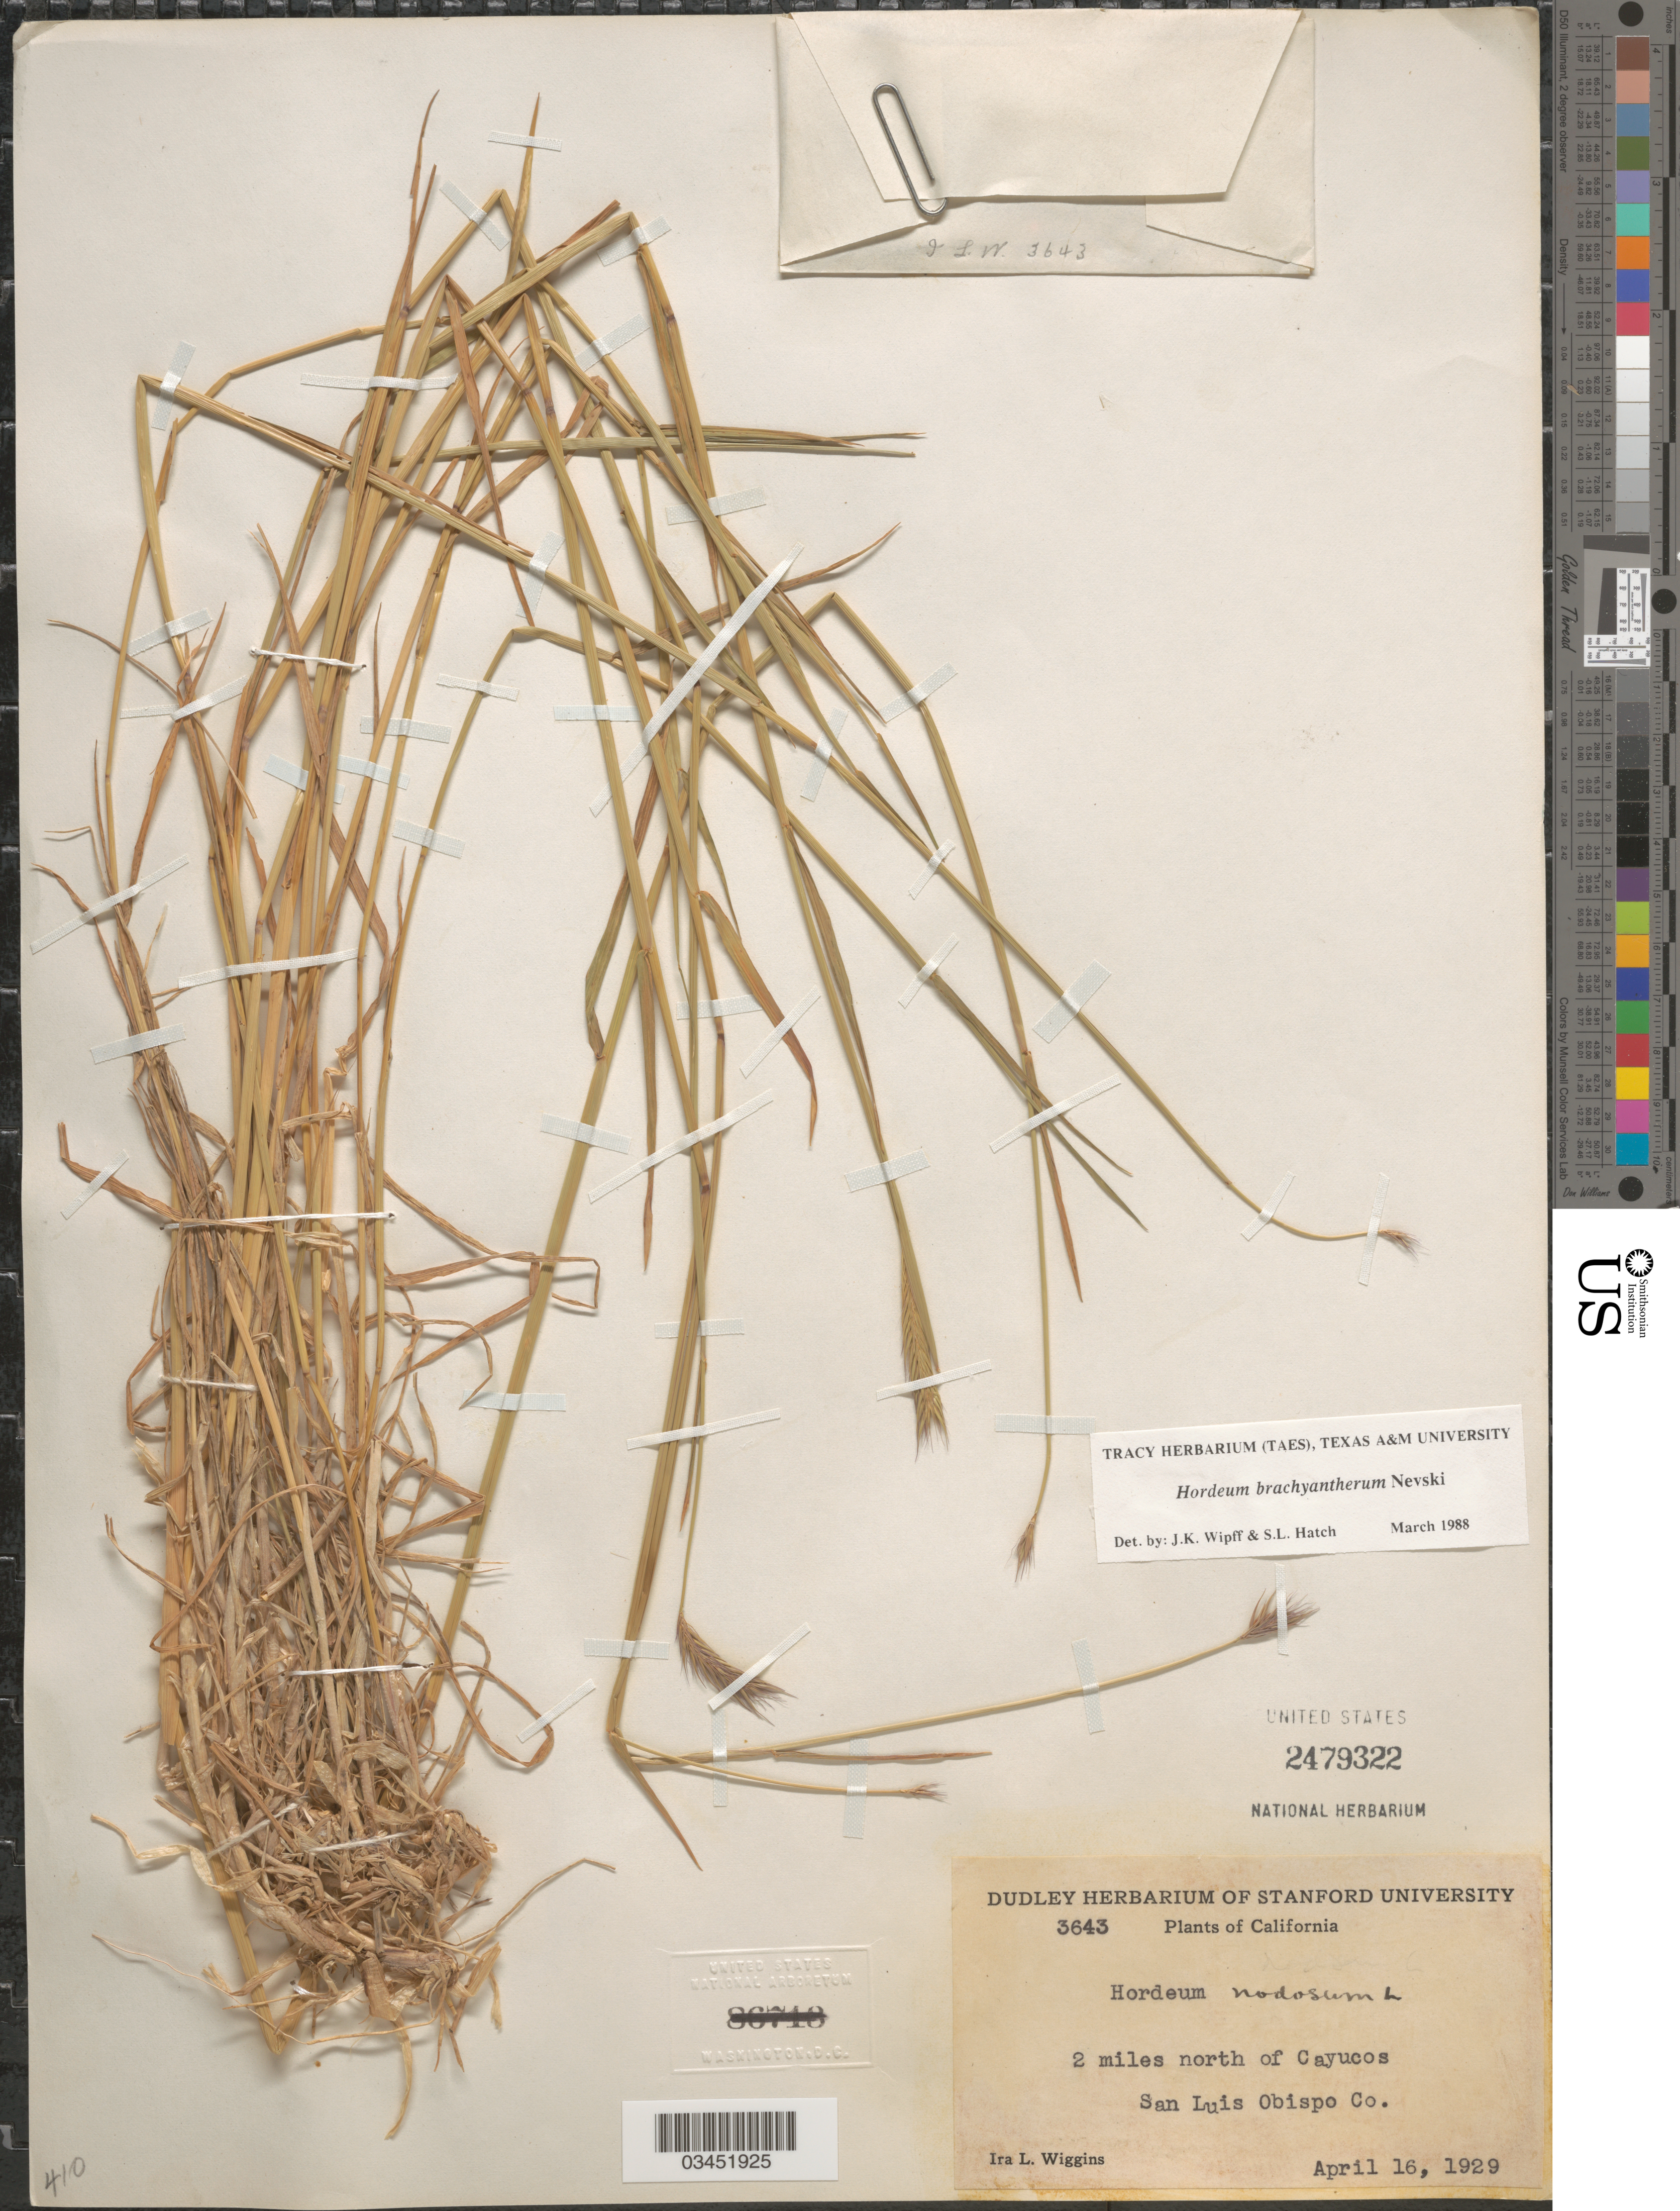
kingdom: Plantae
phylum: Tracheophyta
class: Liliopsida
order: Poales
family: Poaceae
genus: Hordeum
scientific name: Hordeum brachyantherum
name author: Nevski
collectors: I. L. Wiggins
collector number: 3643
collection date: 1929-04-16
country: United States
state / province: California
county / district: San Luis Obispo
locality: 2 miles north of Cayucos. San Luis Obispo Co.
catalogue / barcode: US 2479322